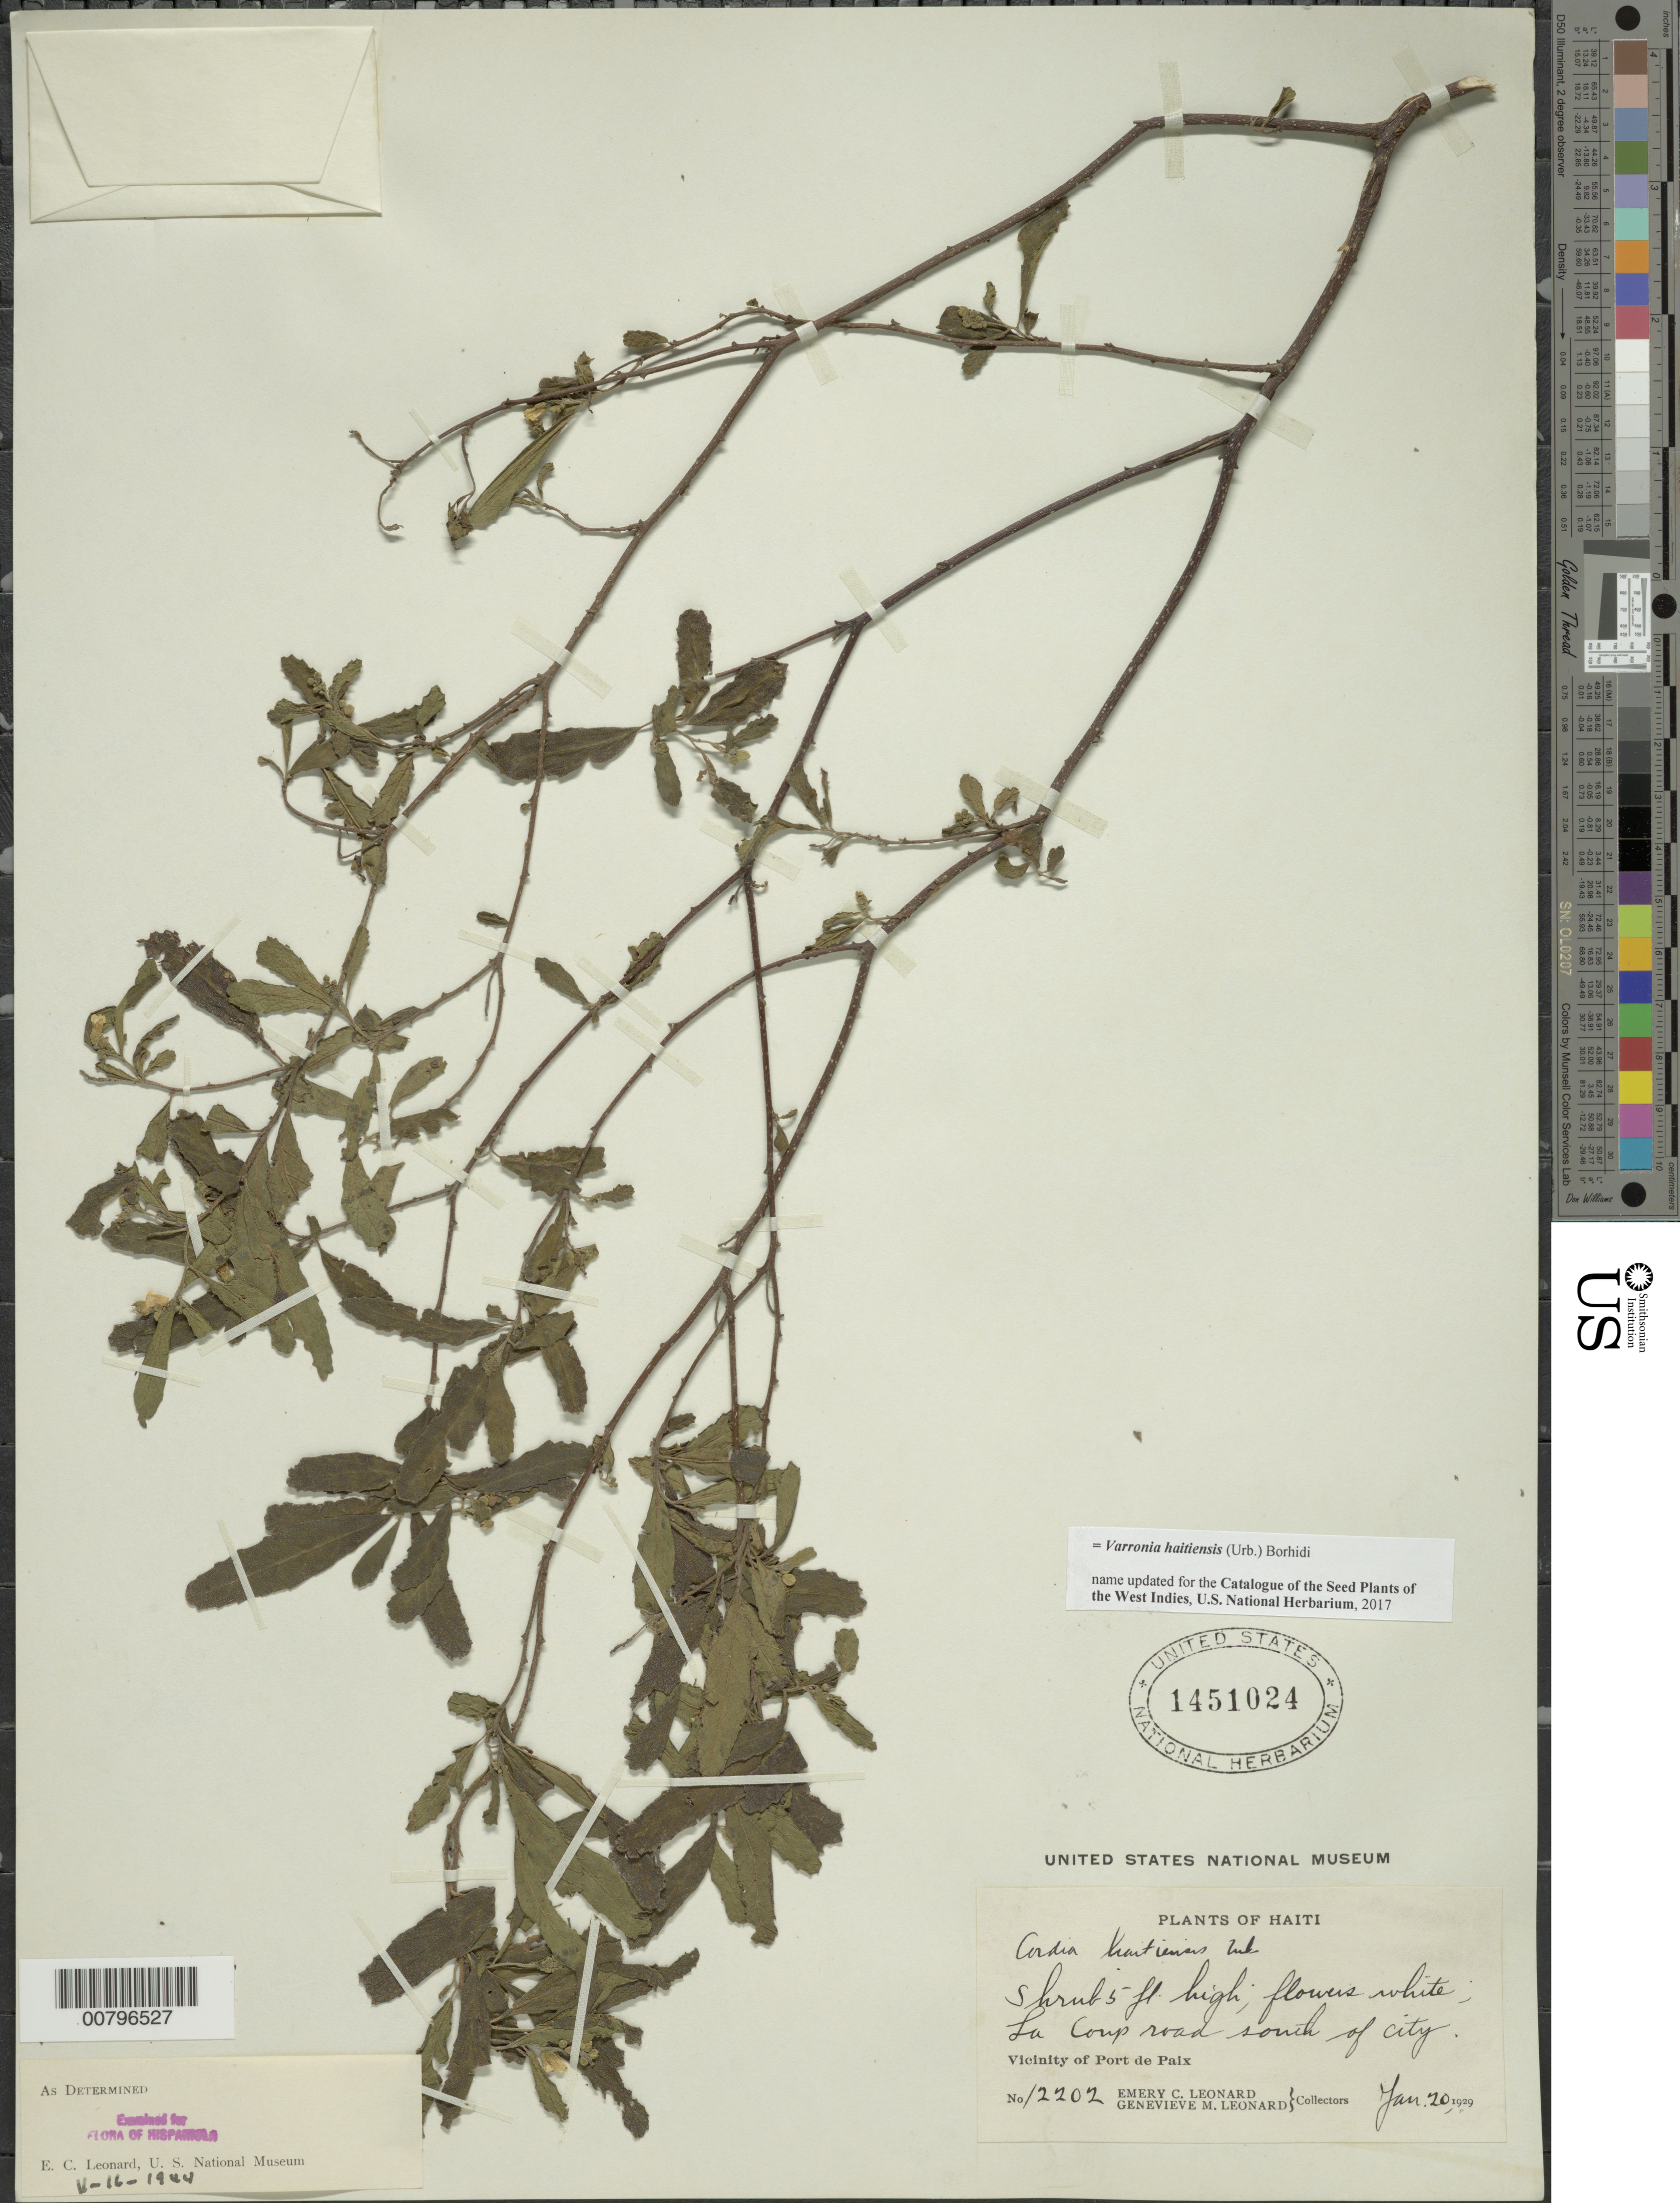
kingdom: Plantae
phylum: Tracheophyta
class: Magnoliopsida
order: Boraginales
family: Cordiaceae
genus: Varronia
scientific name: Varronia haitiensis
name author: (Urb.) Borhidi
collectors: E. C. Leonard & G. M. Leonard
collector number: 12202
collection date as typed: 20 Jan 1929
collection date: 1929-01-20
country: Haiti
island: Hispaniola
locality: Vicinity of Port de Paix, La Camp road south of city.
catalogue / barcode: US 1451024